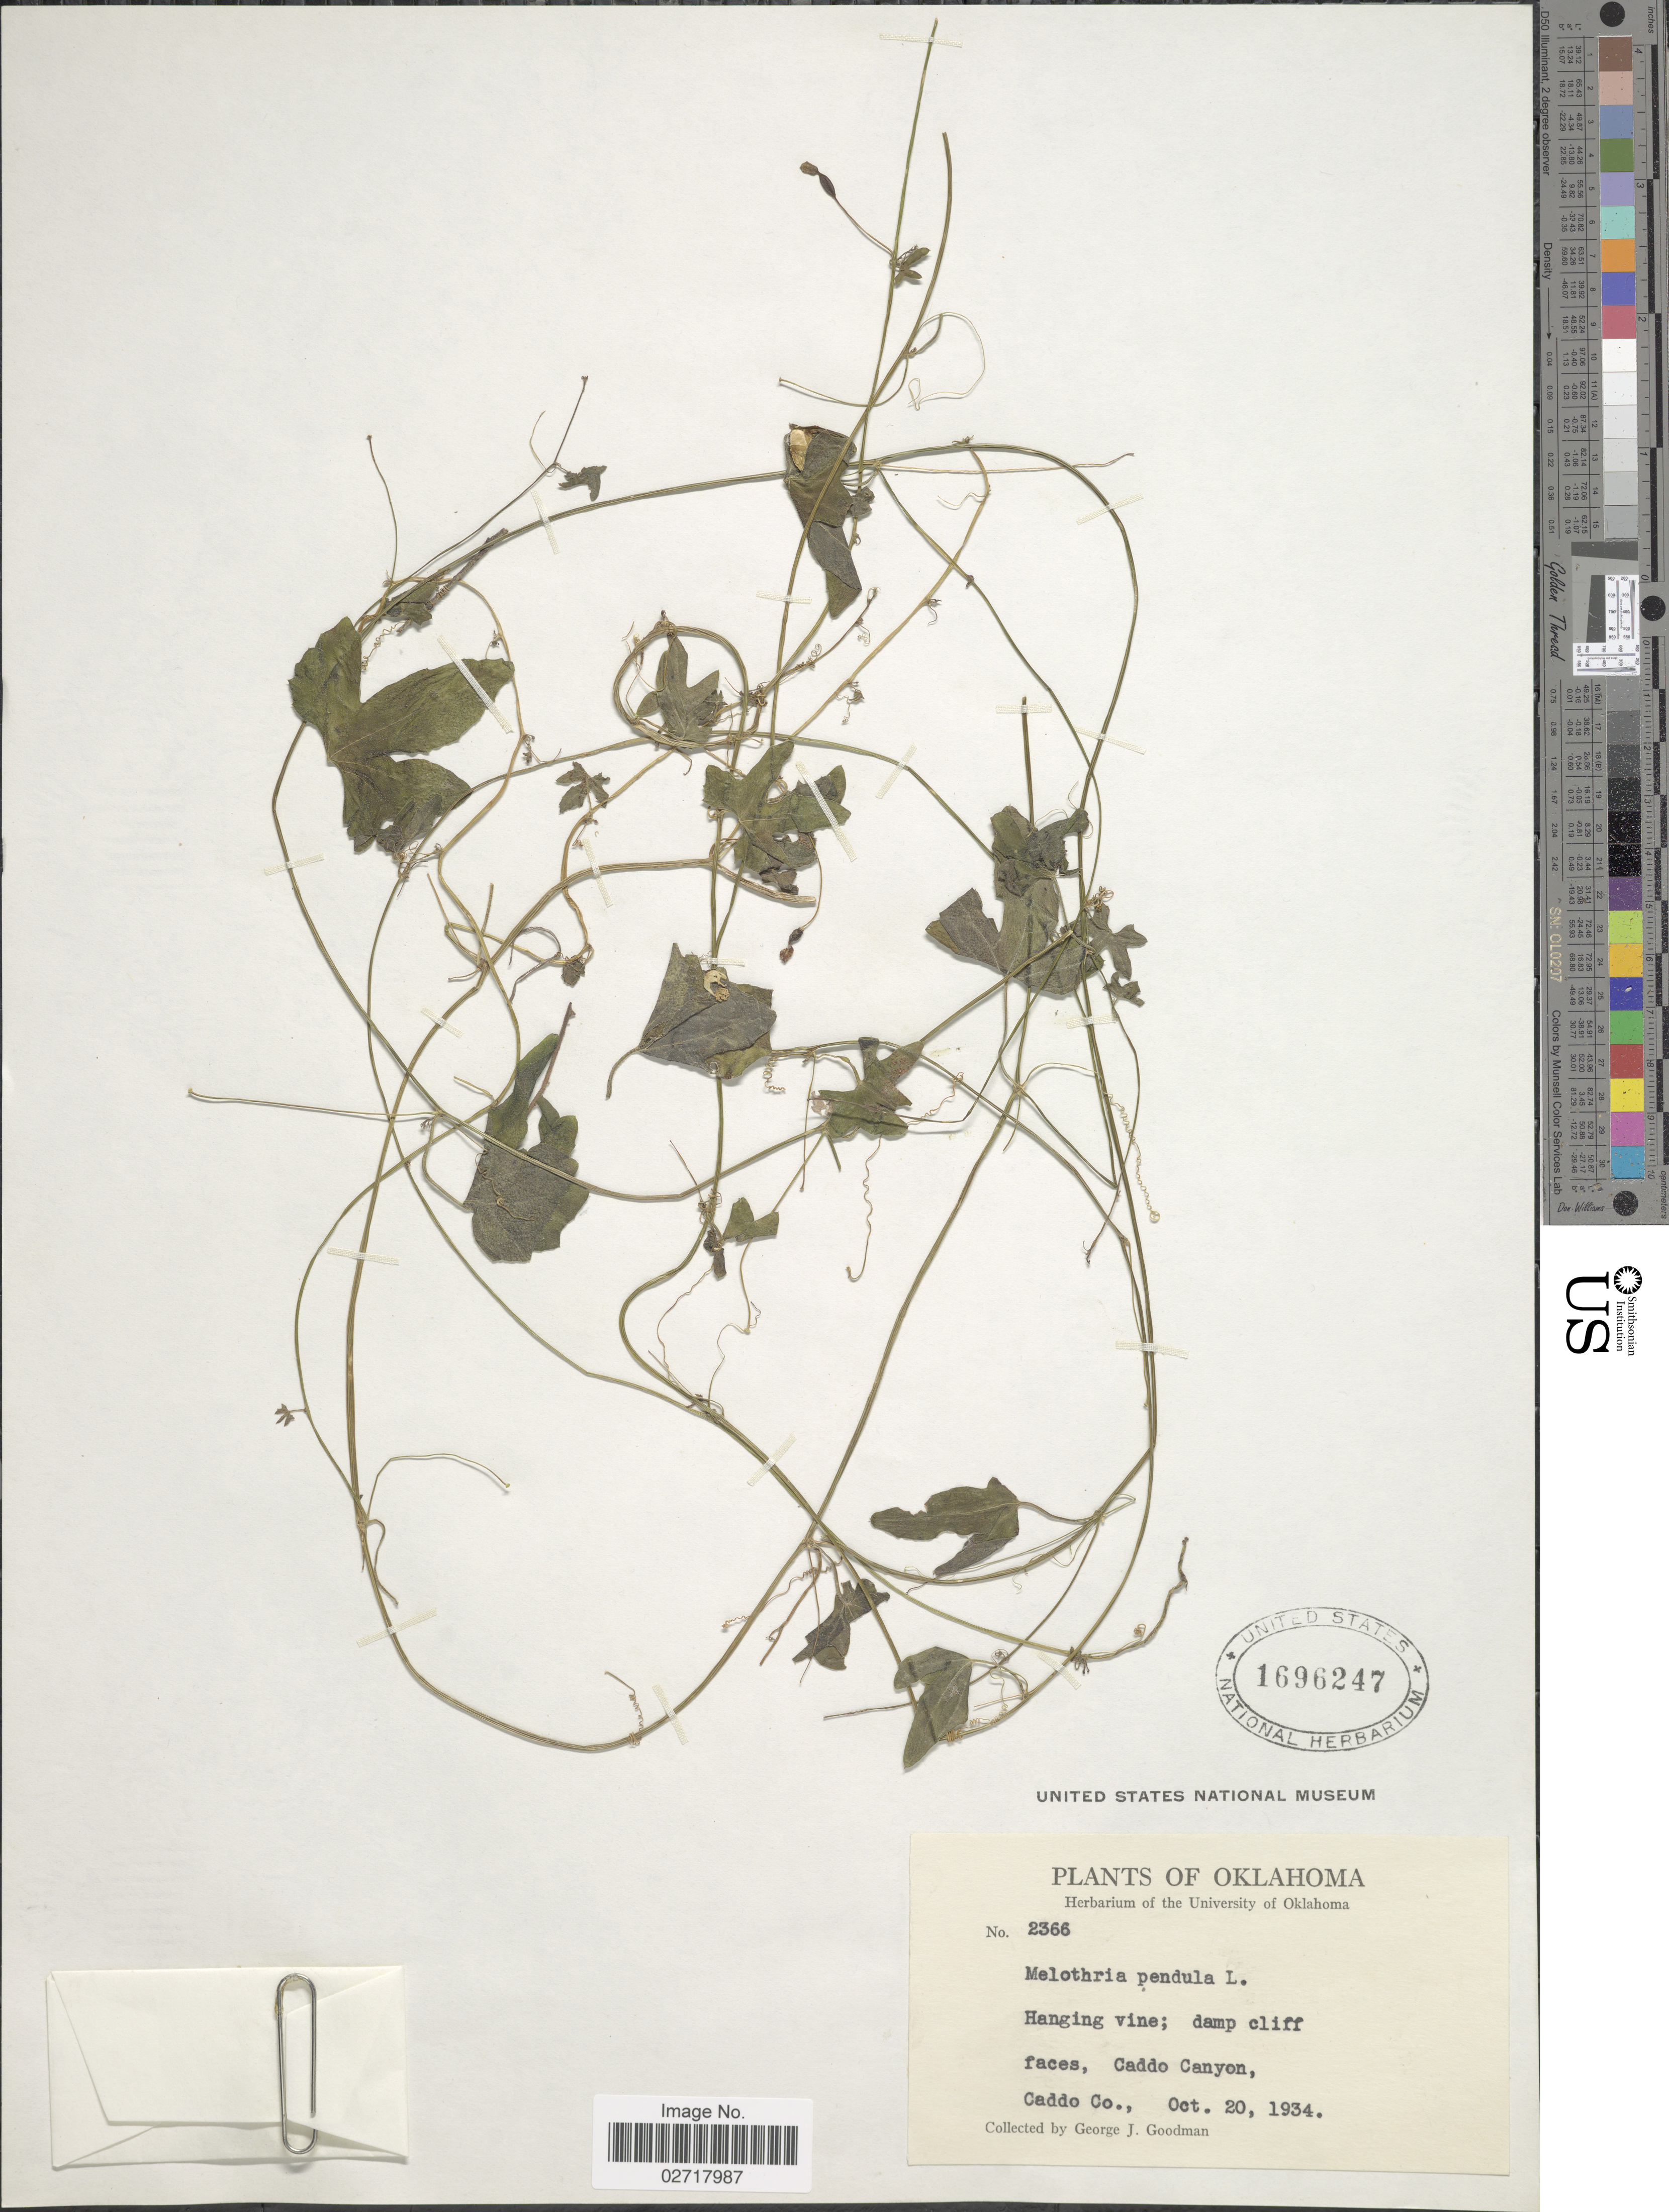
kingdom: Plantae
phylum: Tracheophyta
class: Magnoliopsida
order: Cucurbitales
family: Cucurbitaceae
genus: Melothria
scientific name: Melothria pendula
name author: L.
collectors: G. J. Goodman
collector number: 2366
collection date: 1934-10-20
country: United States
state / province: Oklahoma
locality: Caddo Canyon, Caddo Co.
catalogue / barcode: US 1696247